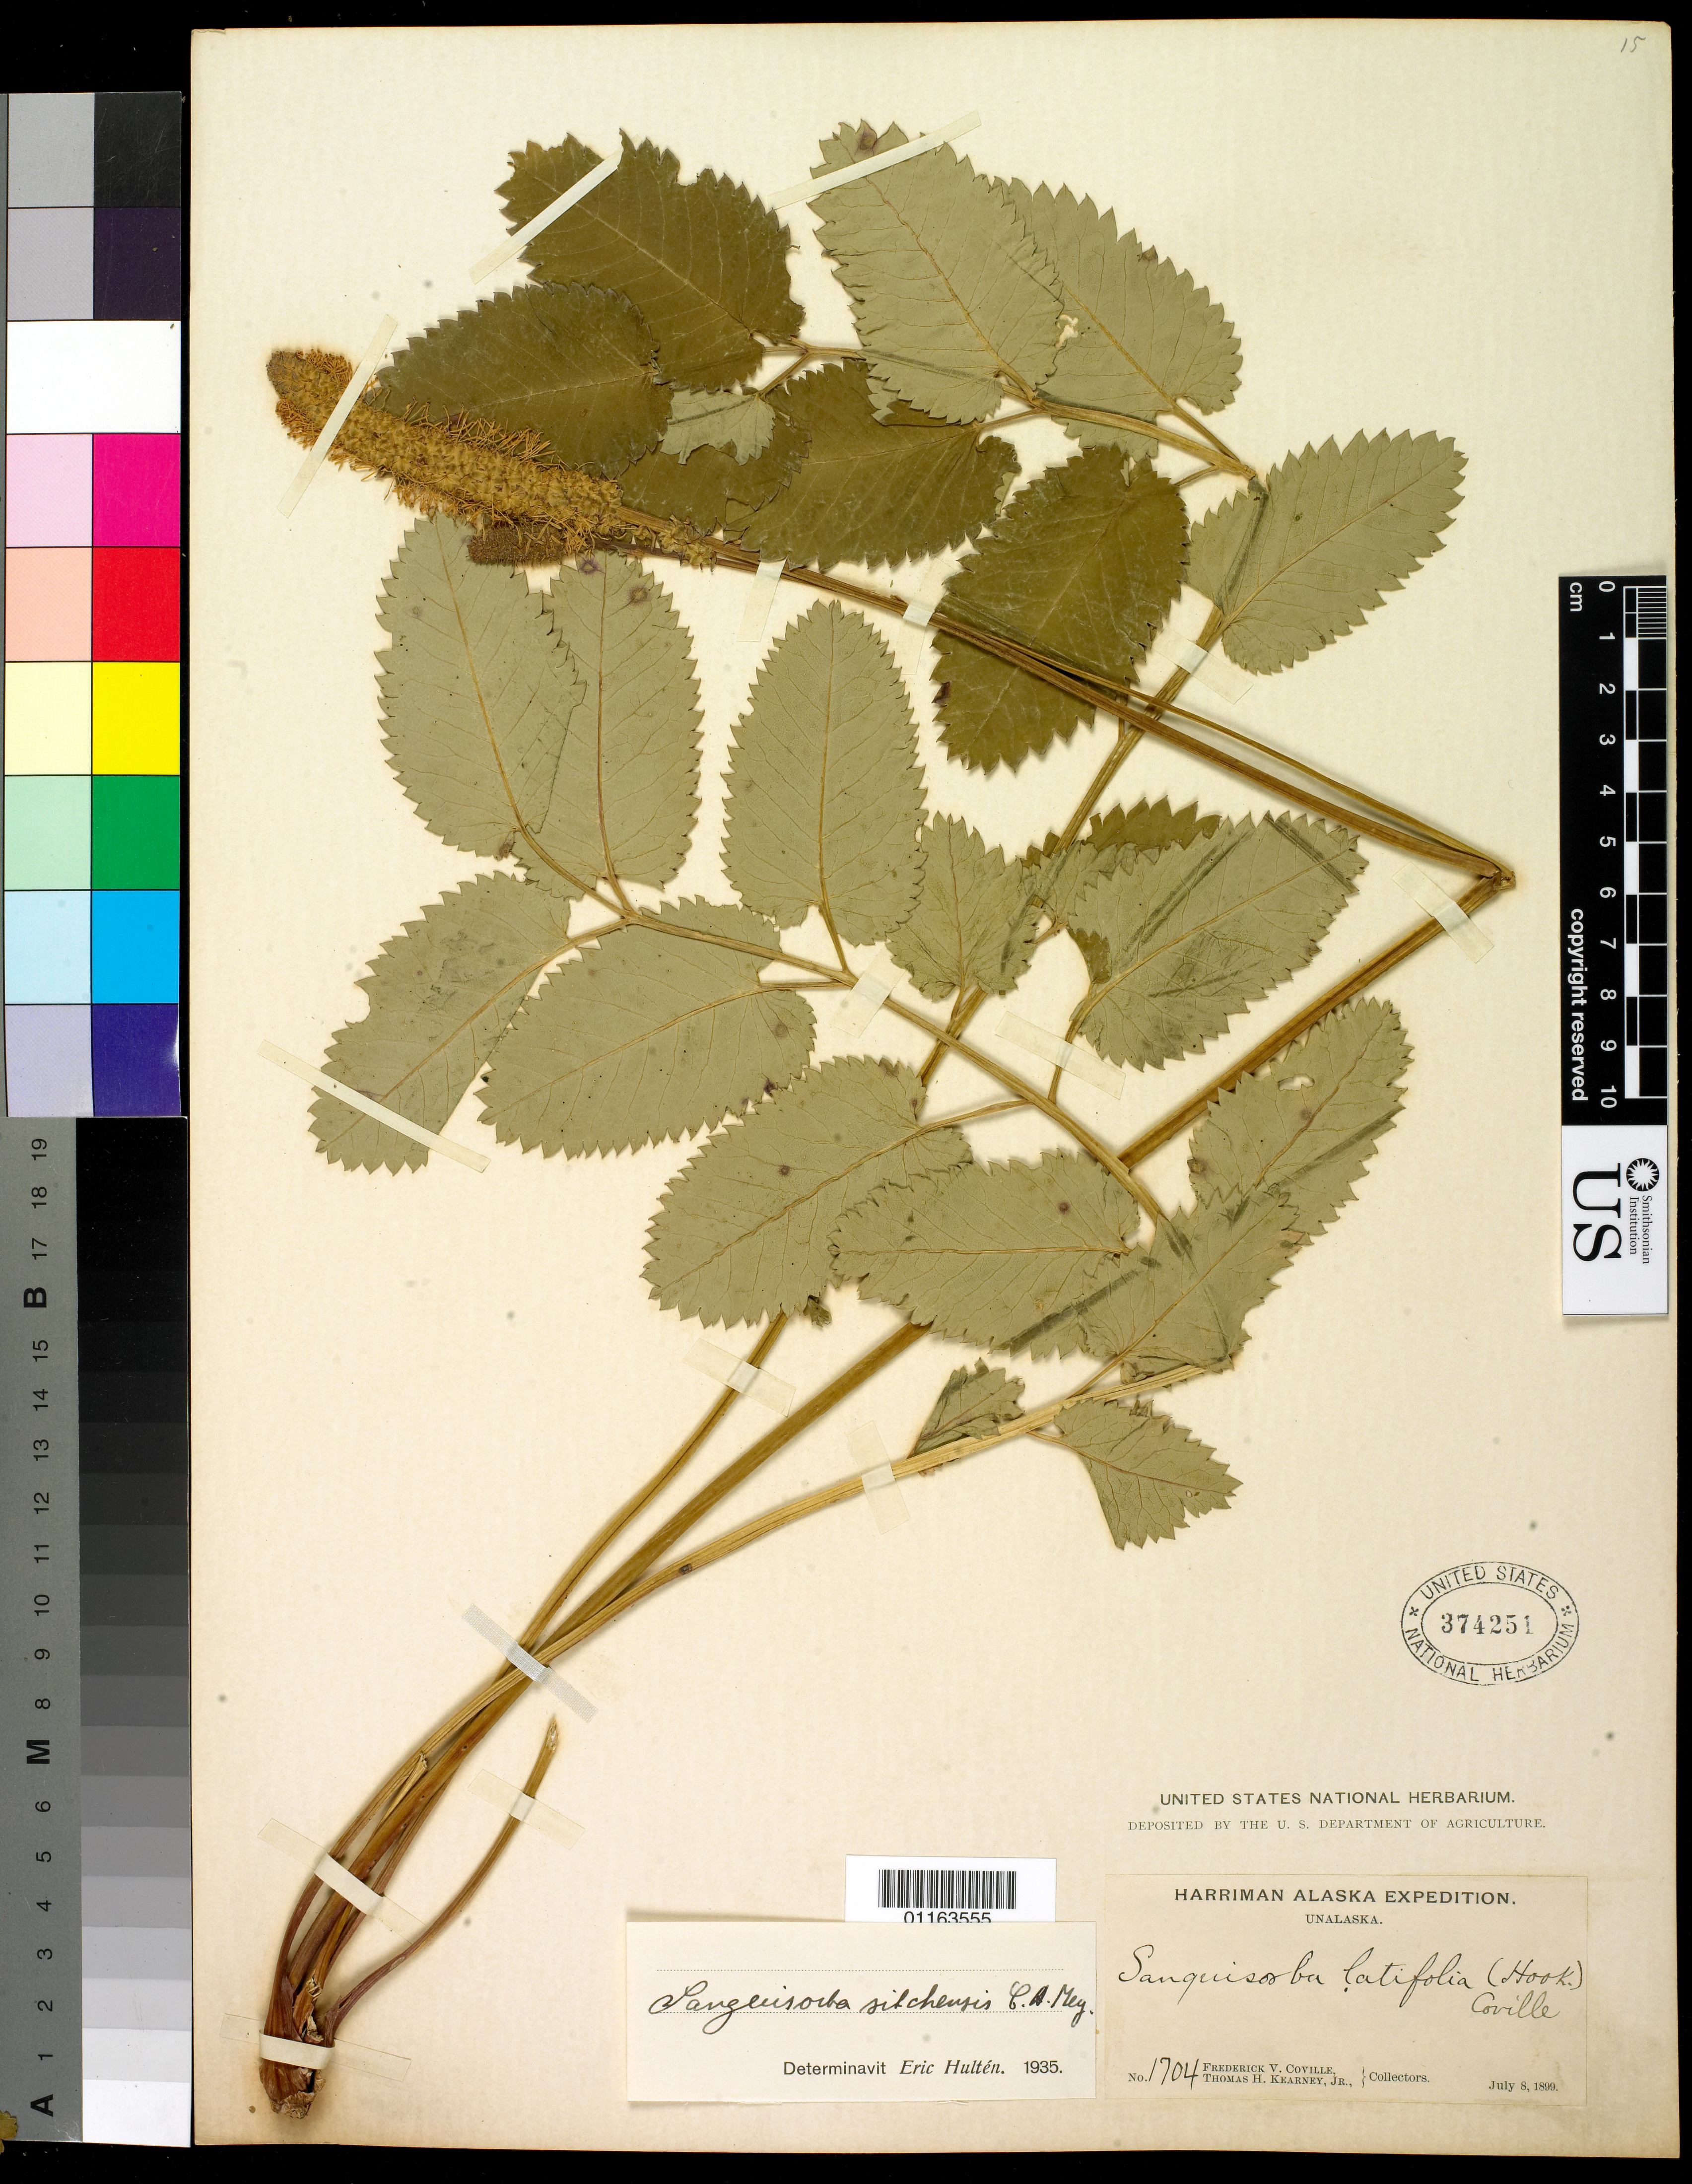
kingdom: Plantae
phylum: Tracheophyta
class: Magnoliopsida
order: Rosales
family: Rosaceae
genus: Sanguisorba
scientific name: Sanguisorba stipulata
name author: Raf.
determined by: Strong, Mark T., (BOT), Smithsonian Institution - National Museum of Natural History (UNITED STATES)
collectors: F. V. Coville & T. H. Kearney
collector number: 1704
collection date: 1899-07-08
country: United States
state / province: Alaska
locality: Unalaska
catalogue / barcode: US 374251